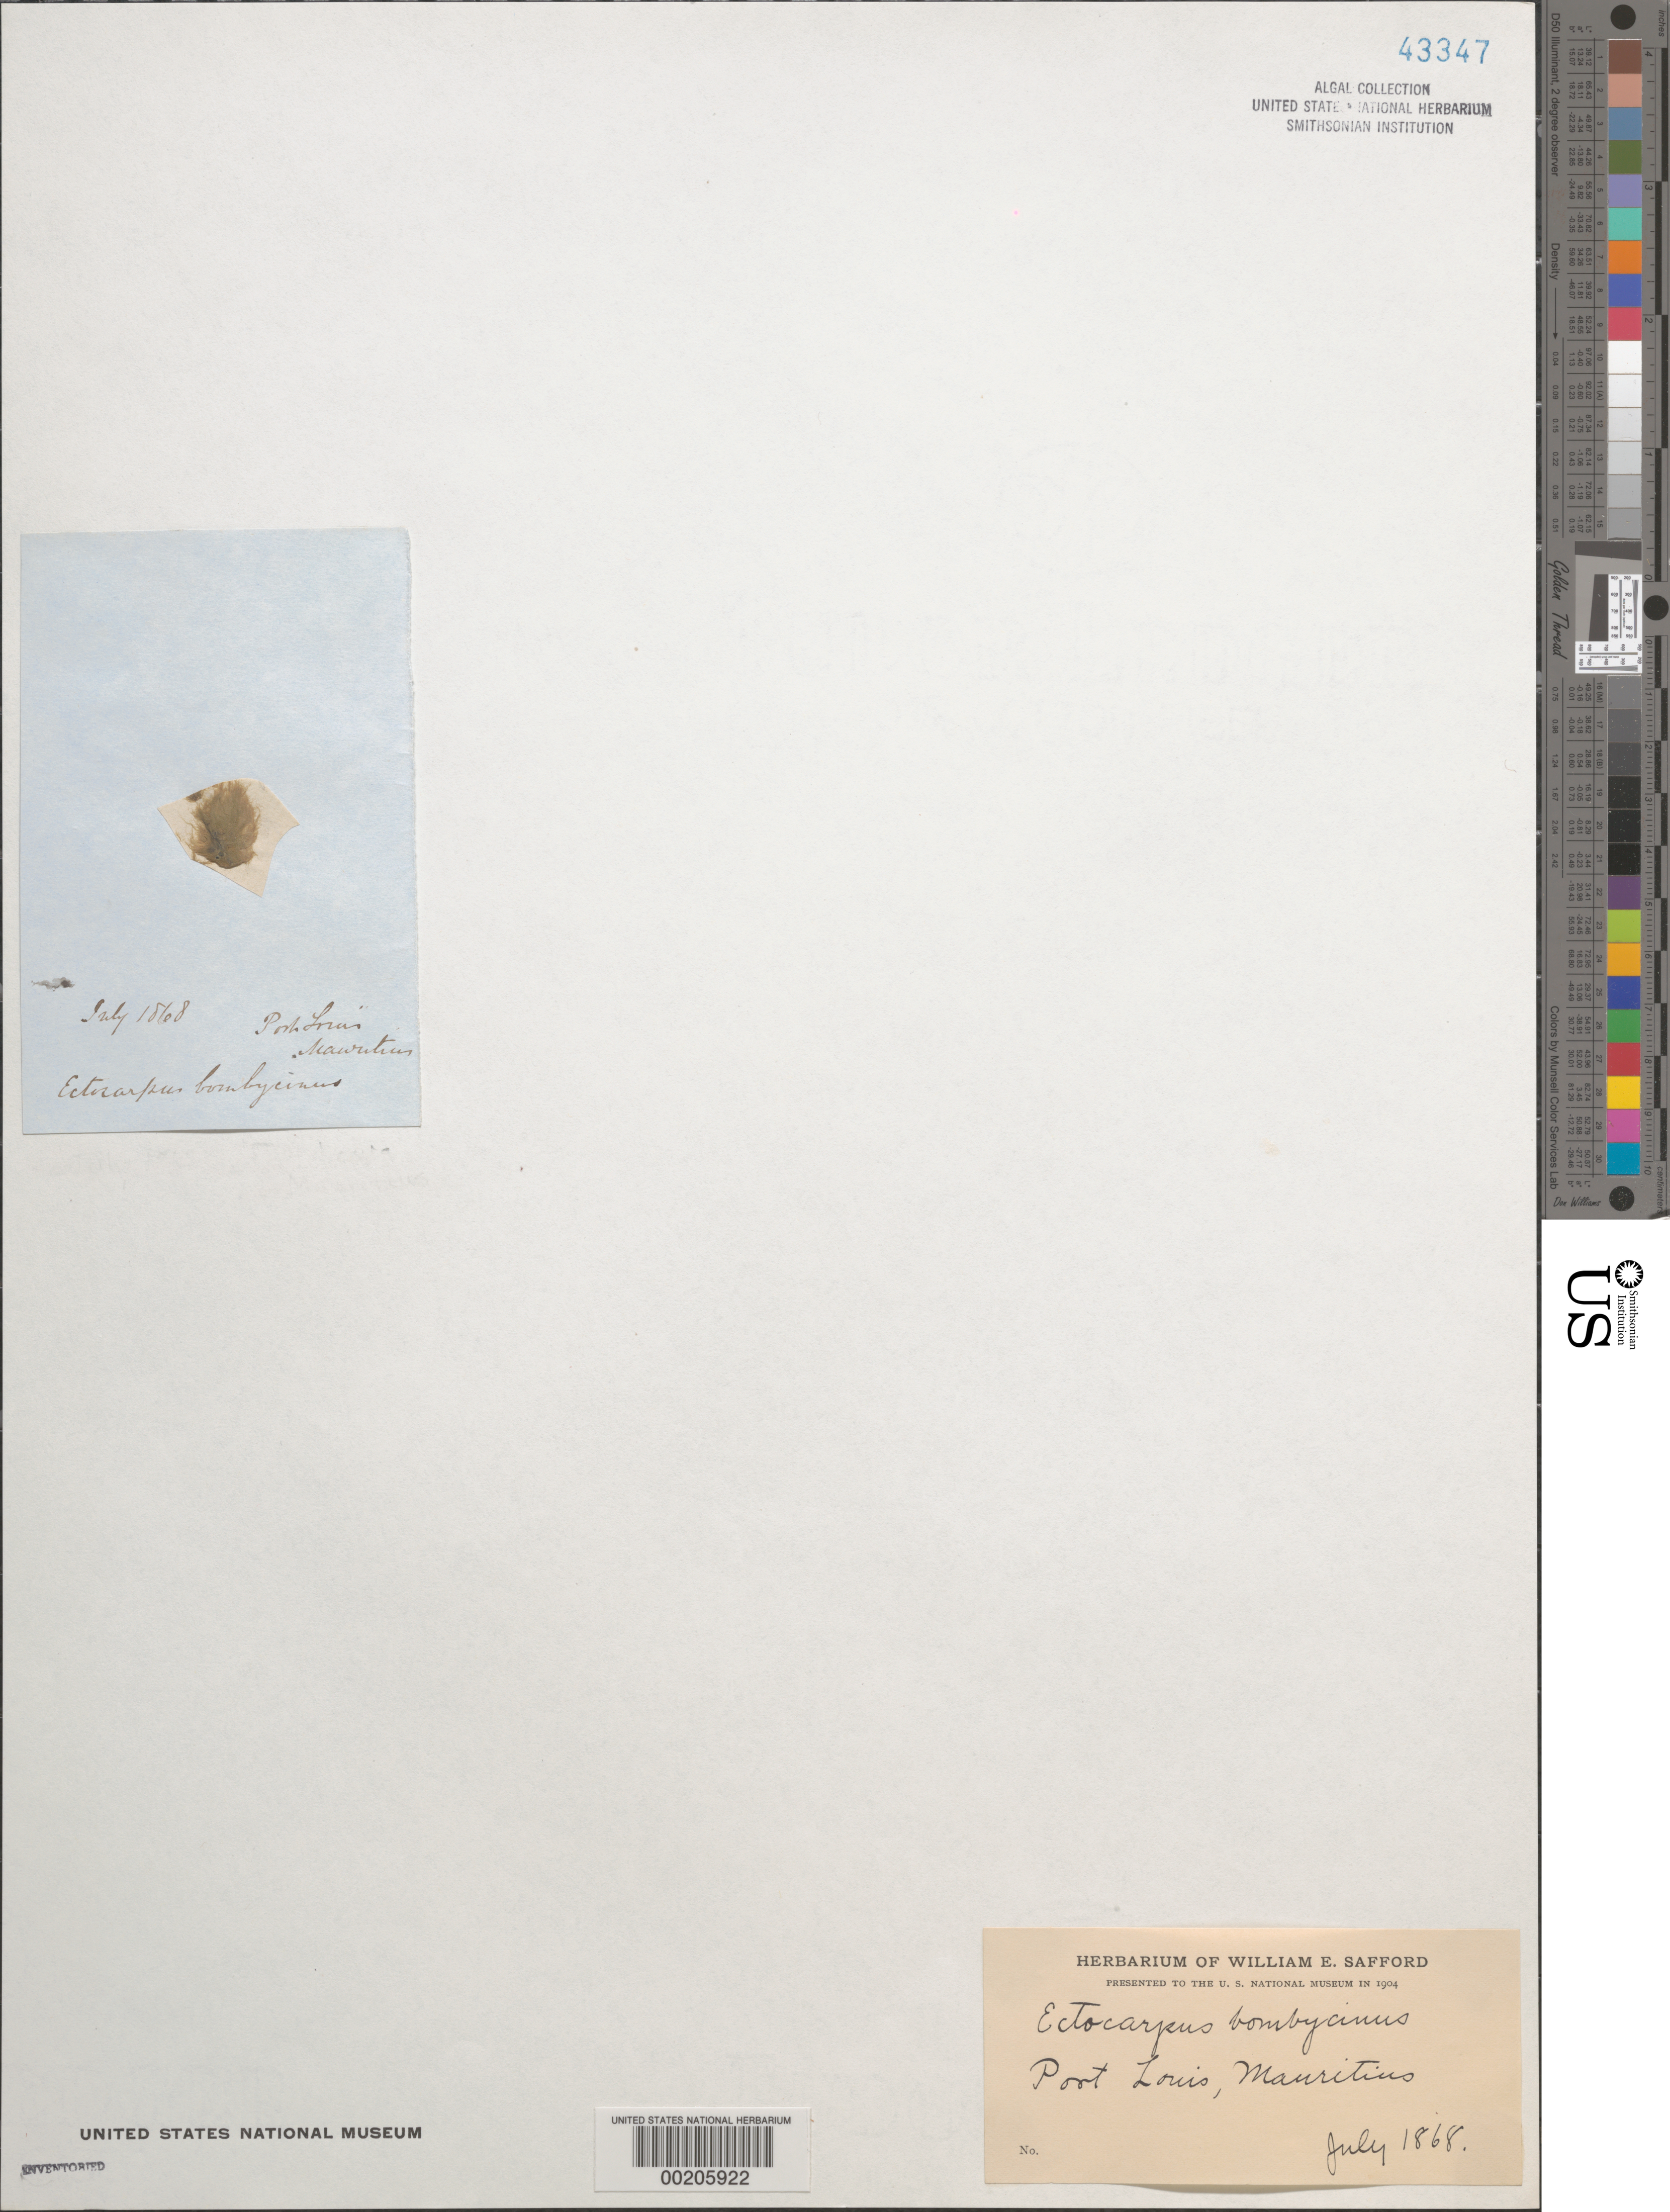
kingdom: Chromista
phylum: Ochrophyta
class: Phaeophyceae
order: Ectocarpales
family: Ectocarpaceae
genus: Ectocarpus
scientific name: Ectocarpus bombycinus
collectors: W. E. Safford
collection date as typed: Jul 1868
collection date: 1868-07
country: Mauritius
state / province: Port Louis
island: Mauritius Island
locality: Port Louis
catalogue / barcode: US 43347